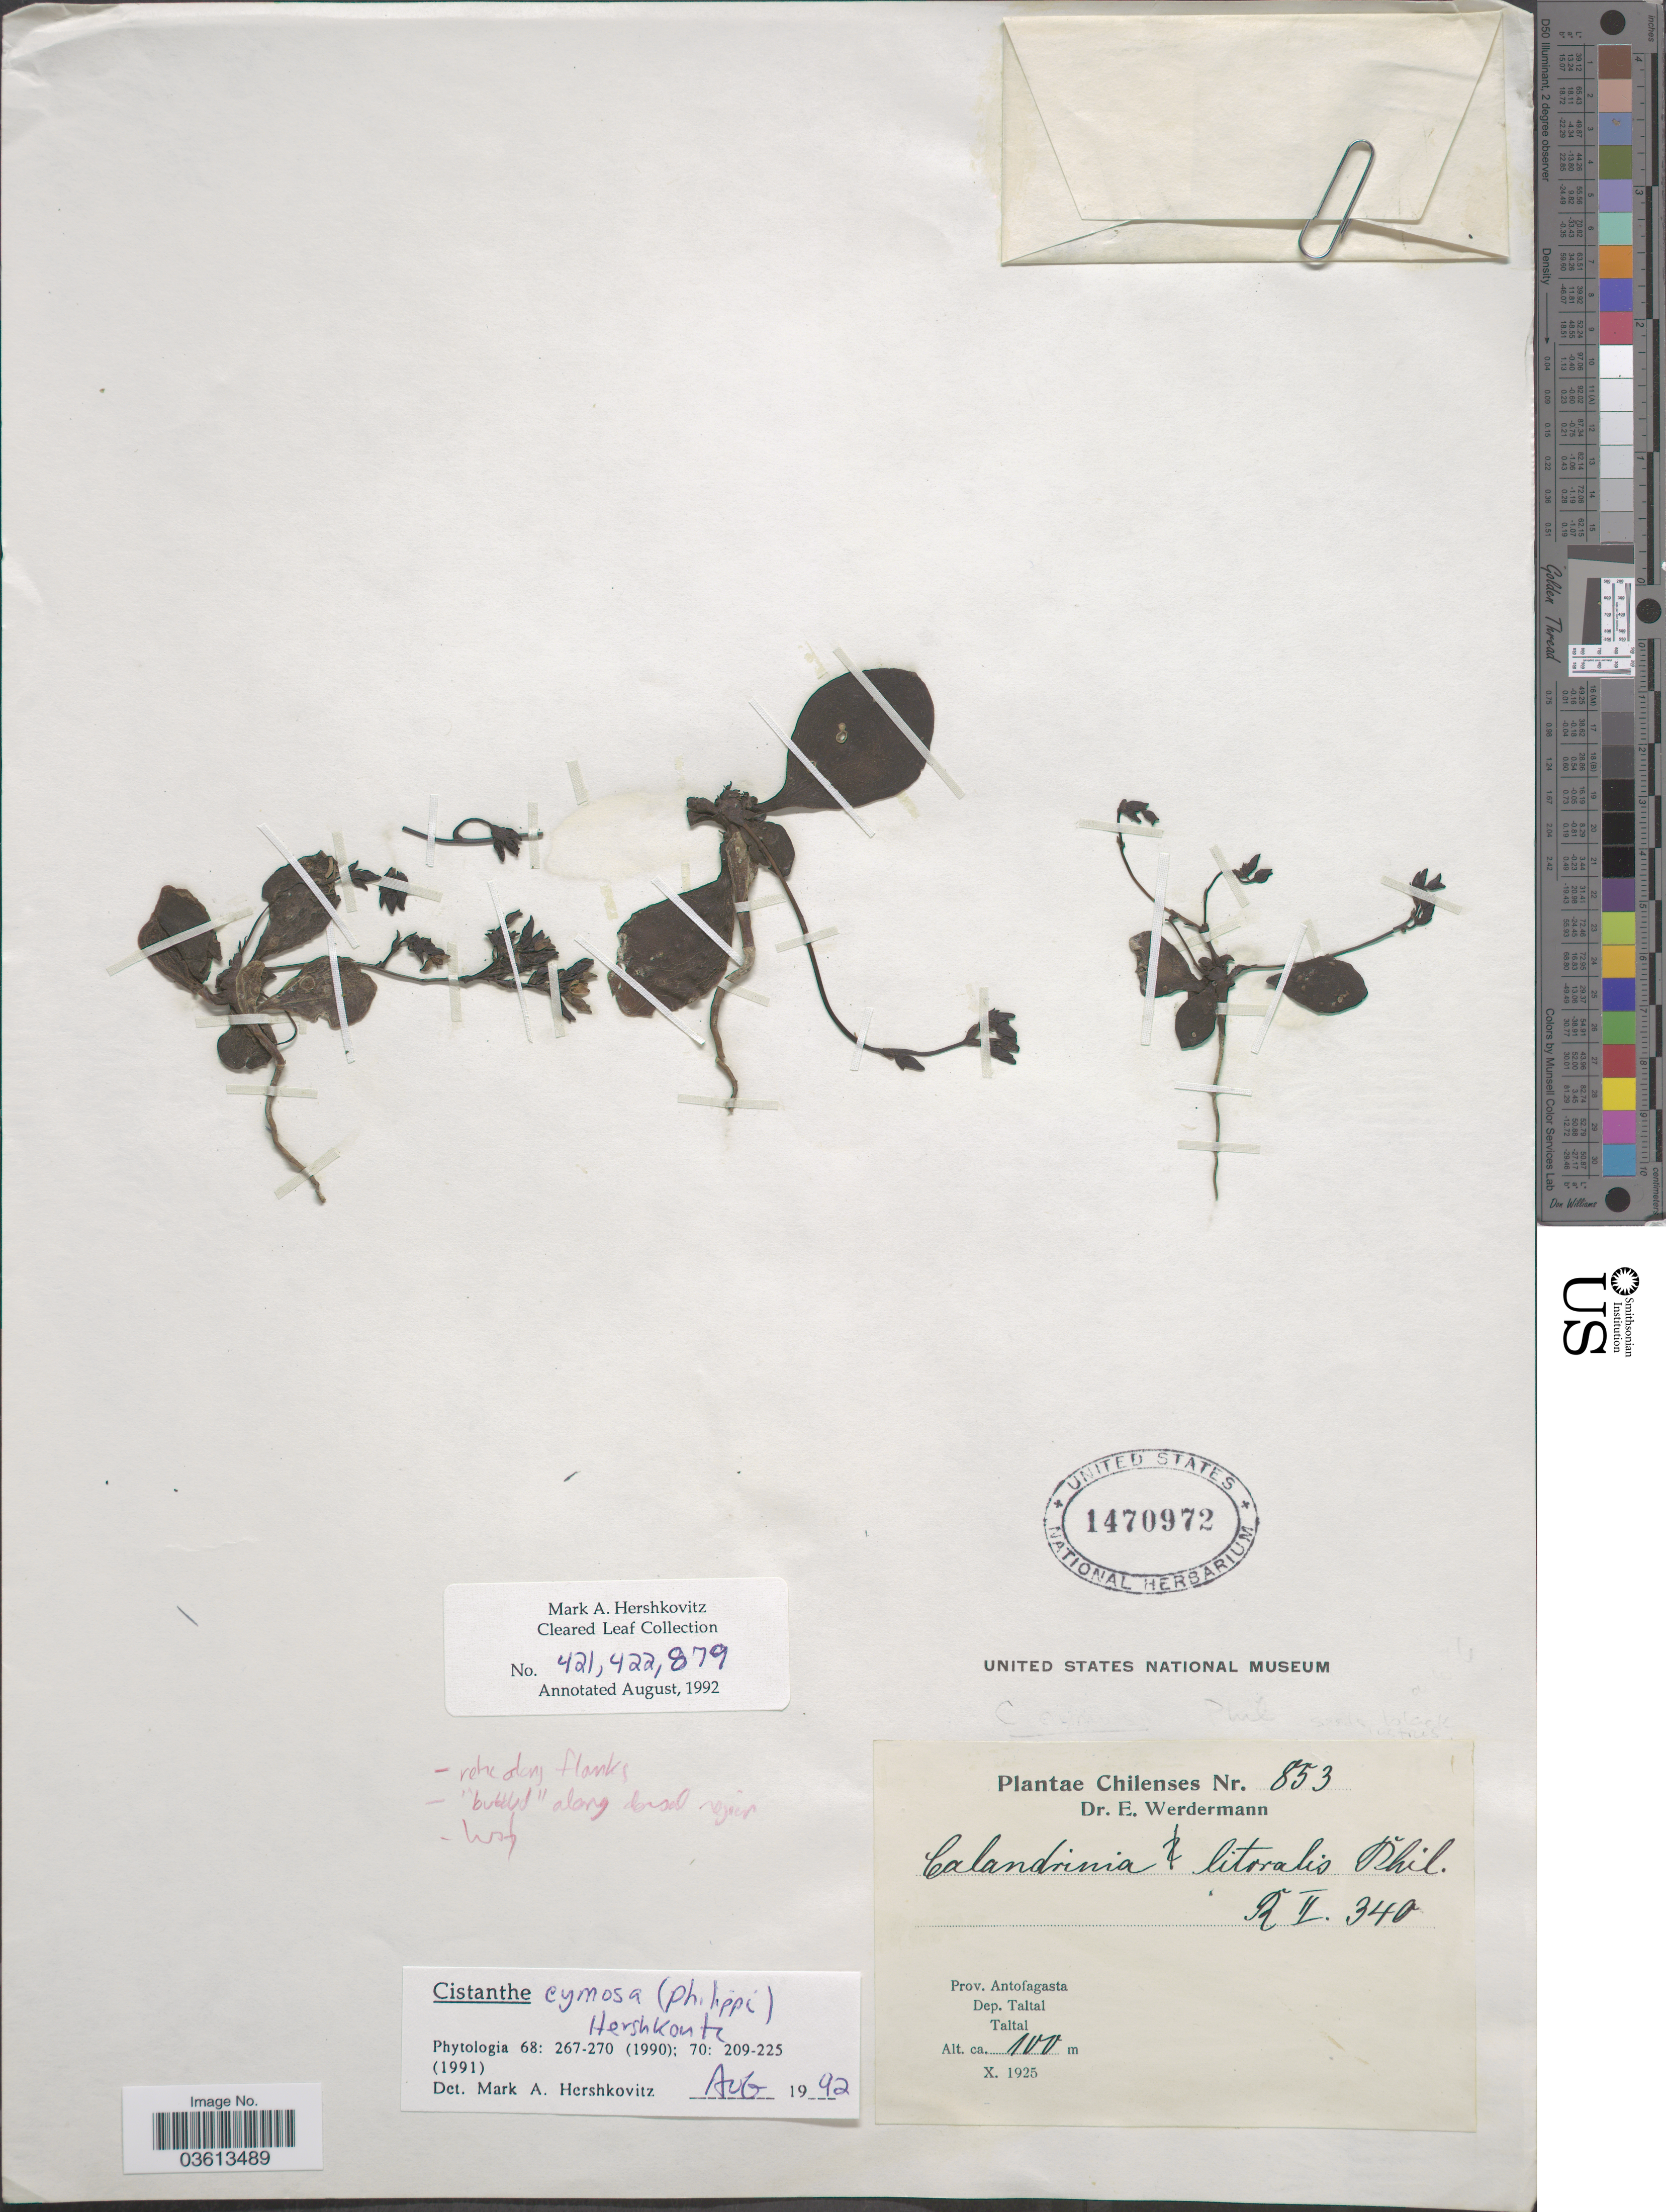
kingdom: Plantae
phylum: Tracheophyta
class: Magnoliopsida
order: Caryophyllales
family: Montiaceae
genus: Cistanthe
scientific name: Cistanthe cymosa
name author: (Phil.) Hershk.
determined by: Hershkovitz, M. A.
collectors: E. Werdermann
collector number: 853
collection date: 1925-10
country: Chile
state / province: Antofagasta (II)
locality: Prov. Antofagasta. Dep. Taltal. Taltal.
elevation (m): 100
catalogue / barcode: US 1470972